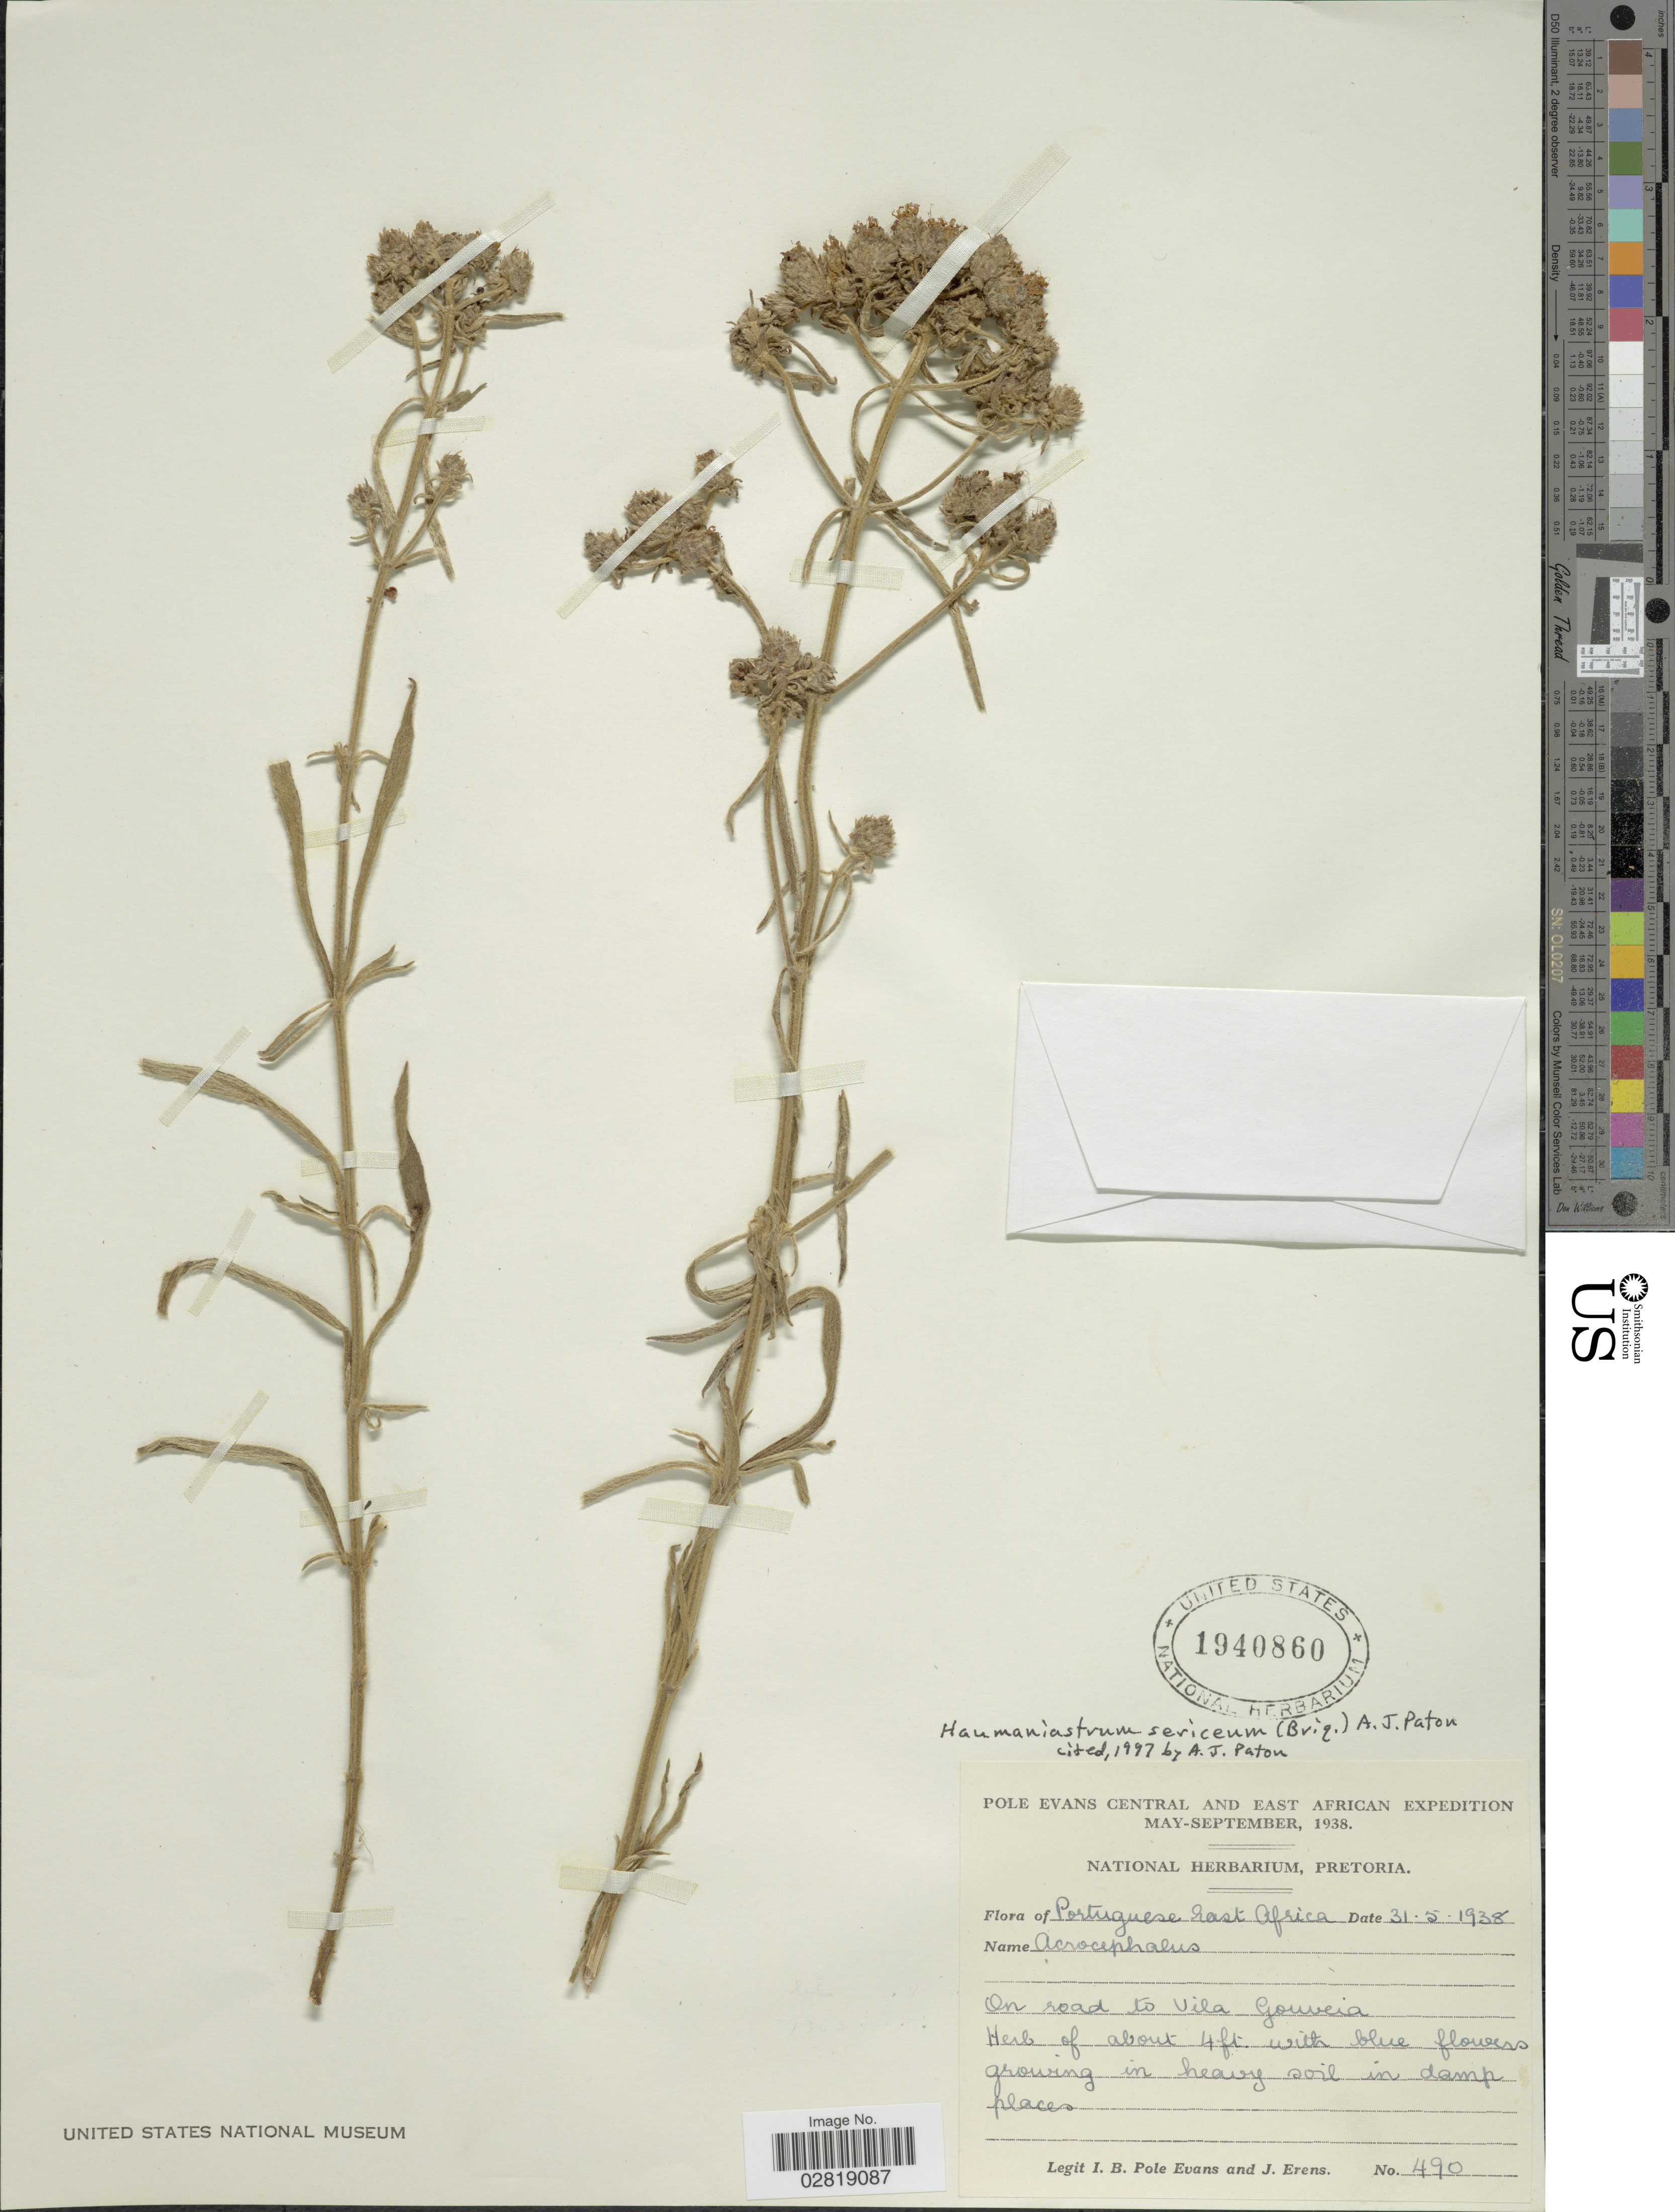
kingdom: Plantae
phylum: Tracheophyta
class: Magnoliopsida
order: Lamiales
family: Lamiaceae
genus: Haumaniastrum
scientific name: Haumaniastrum sericeum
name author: (Briq.) A.J. Paton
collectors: I. B. Pole-Evans & J. Erens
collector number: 490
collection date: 1938-05-31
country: Mozambique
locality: Central and East African. Portuguese East Africa. On road to Vila Gouveia.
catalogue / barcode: US 1940860